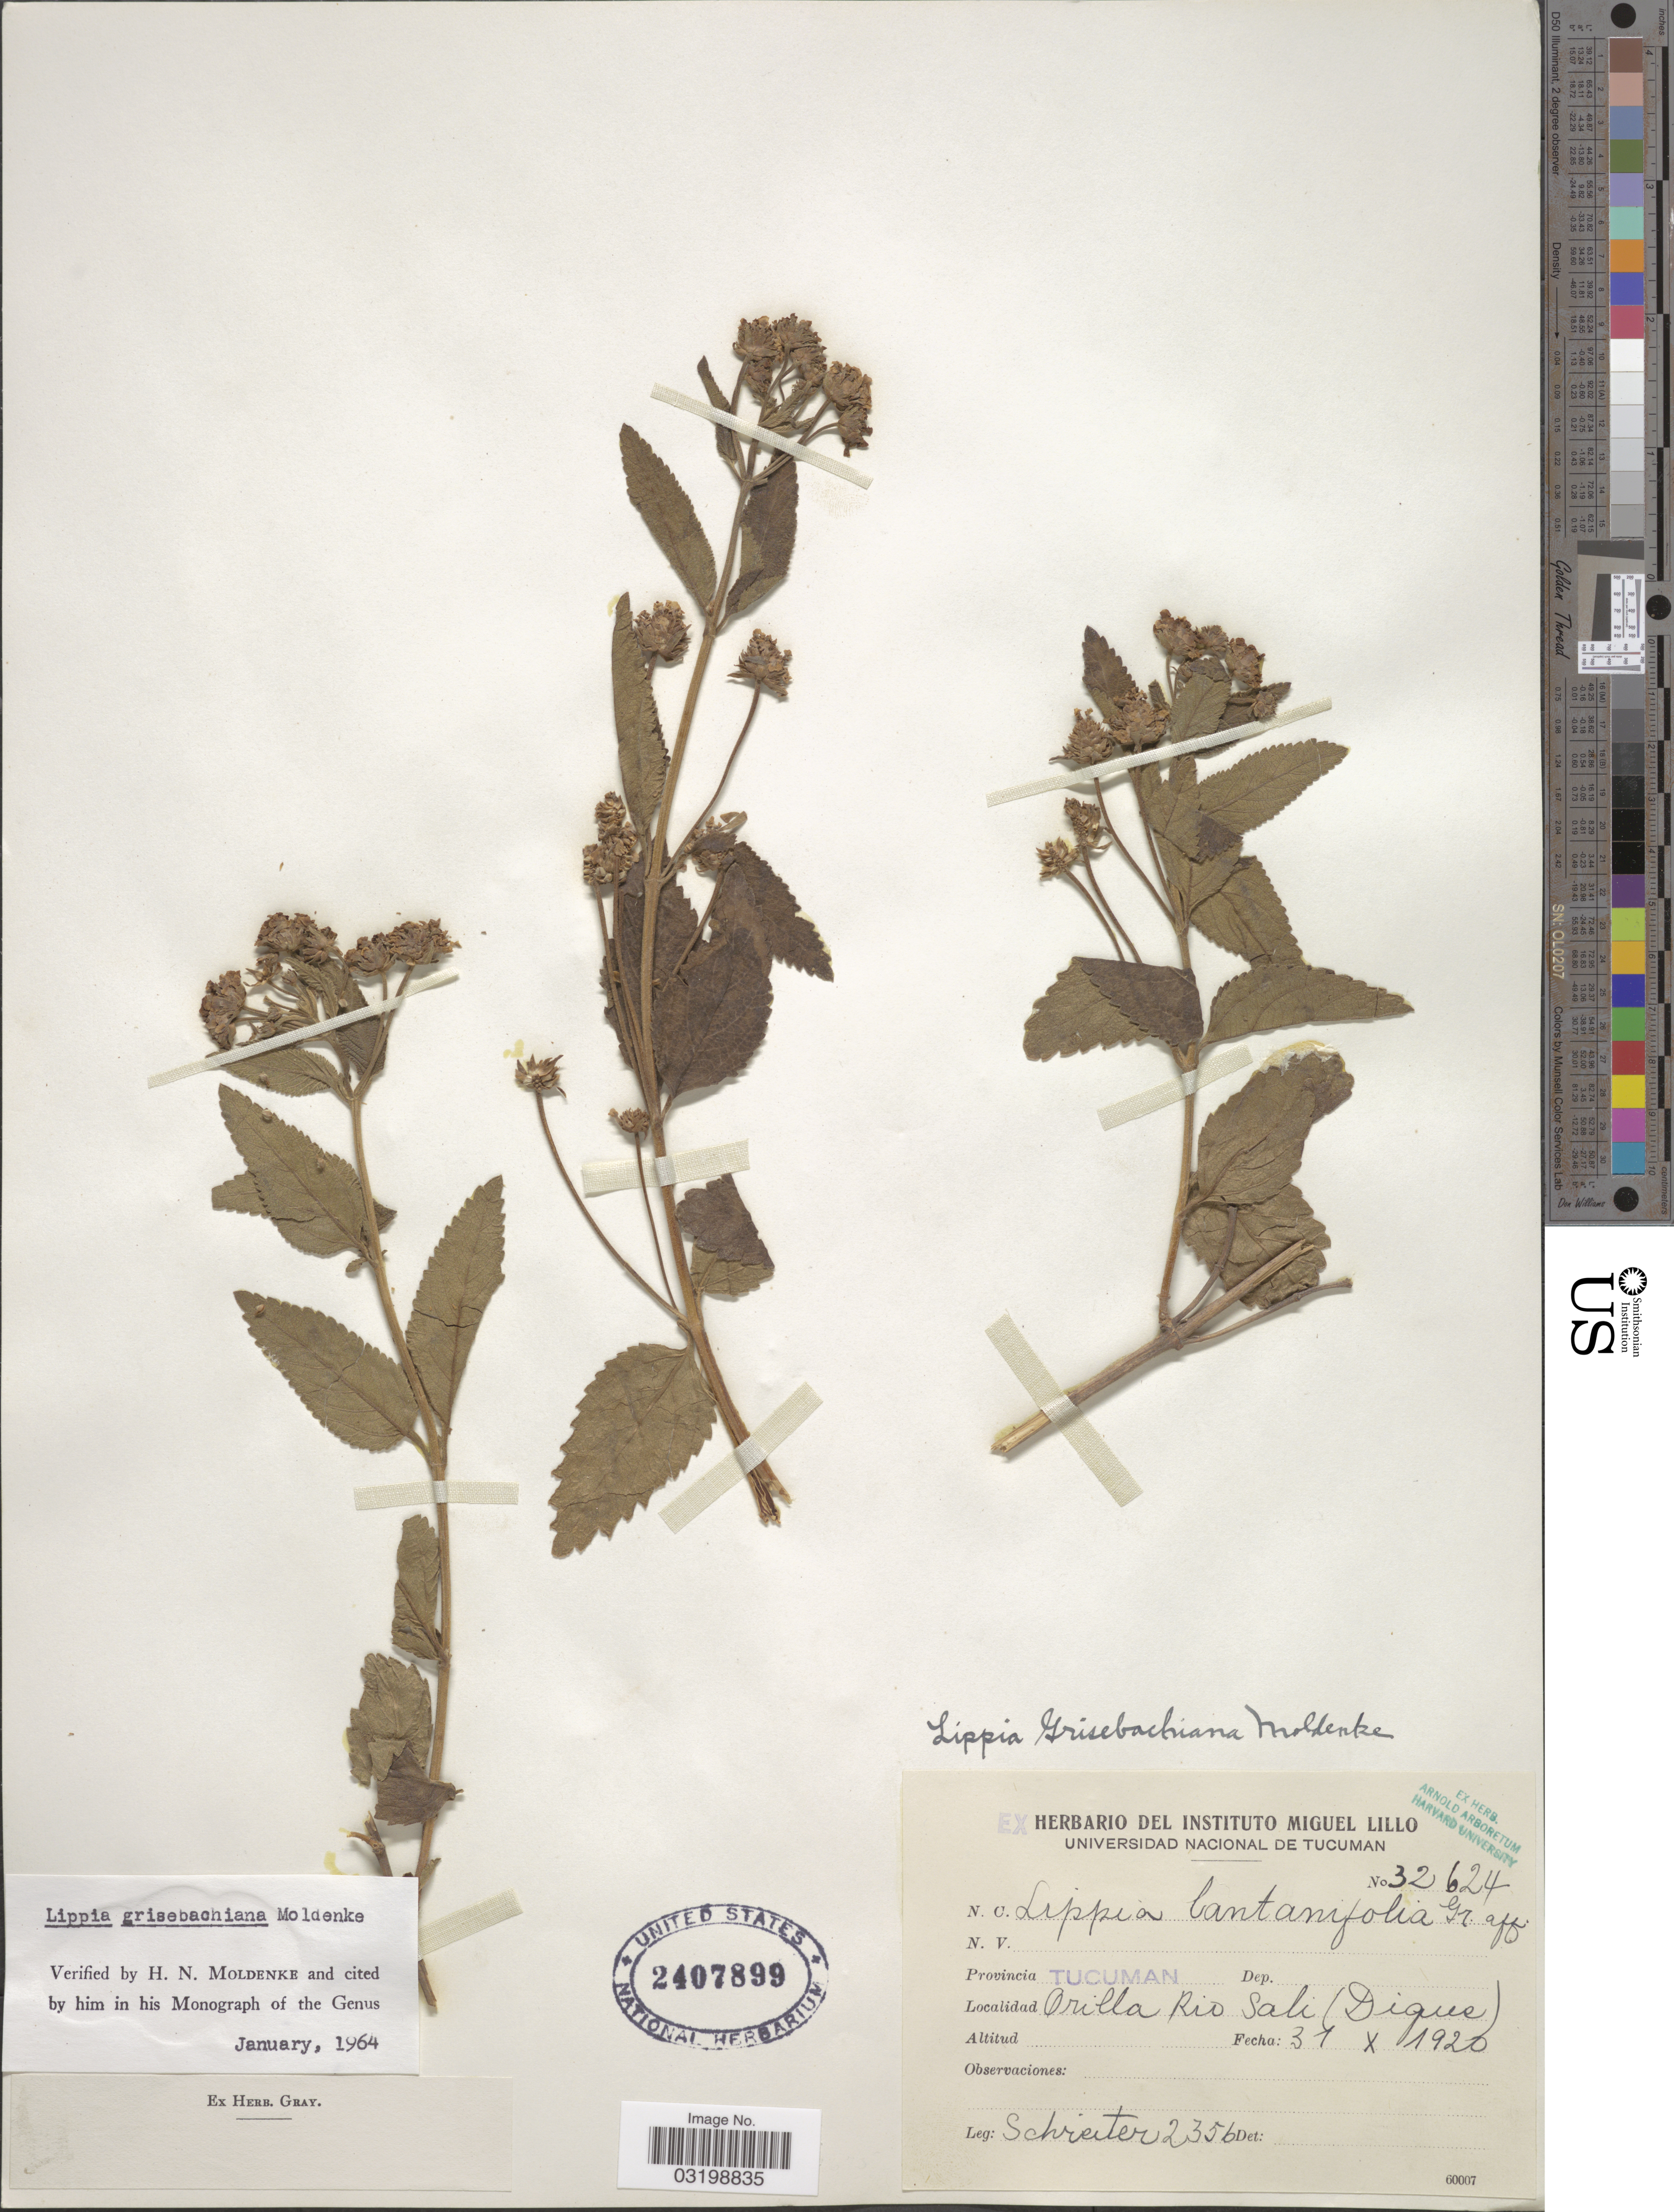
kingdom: Plantae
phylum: Tracheophyta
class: Magnoliopsida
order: Lamiales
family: Verbenaceae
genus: Lippia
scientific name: Lippia grisebachiana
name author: Moldenke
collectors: -. Schreiter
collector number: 235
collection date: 1920-10-31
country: Argentina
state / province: Tucuman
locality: Orilla Rio Sali (Diqus).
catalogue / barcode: US 2407899